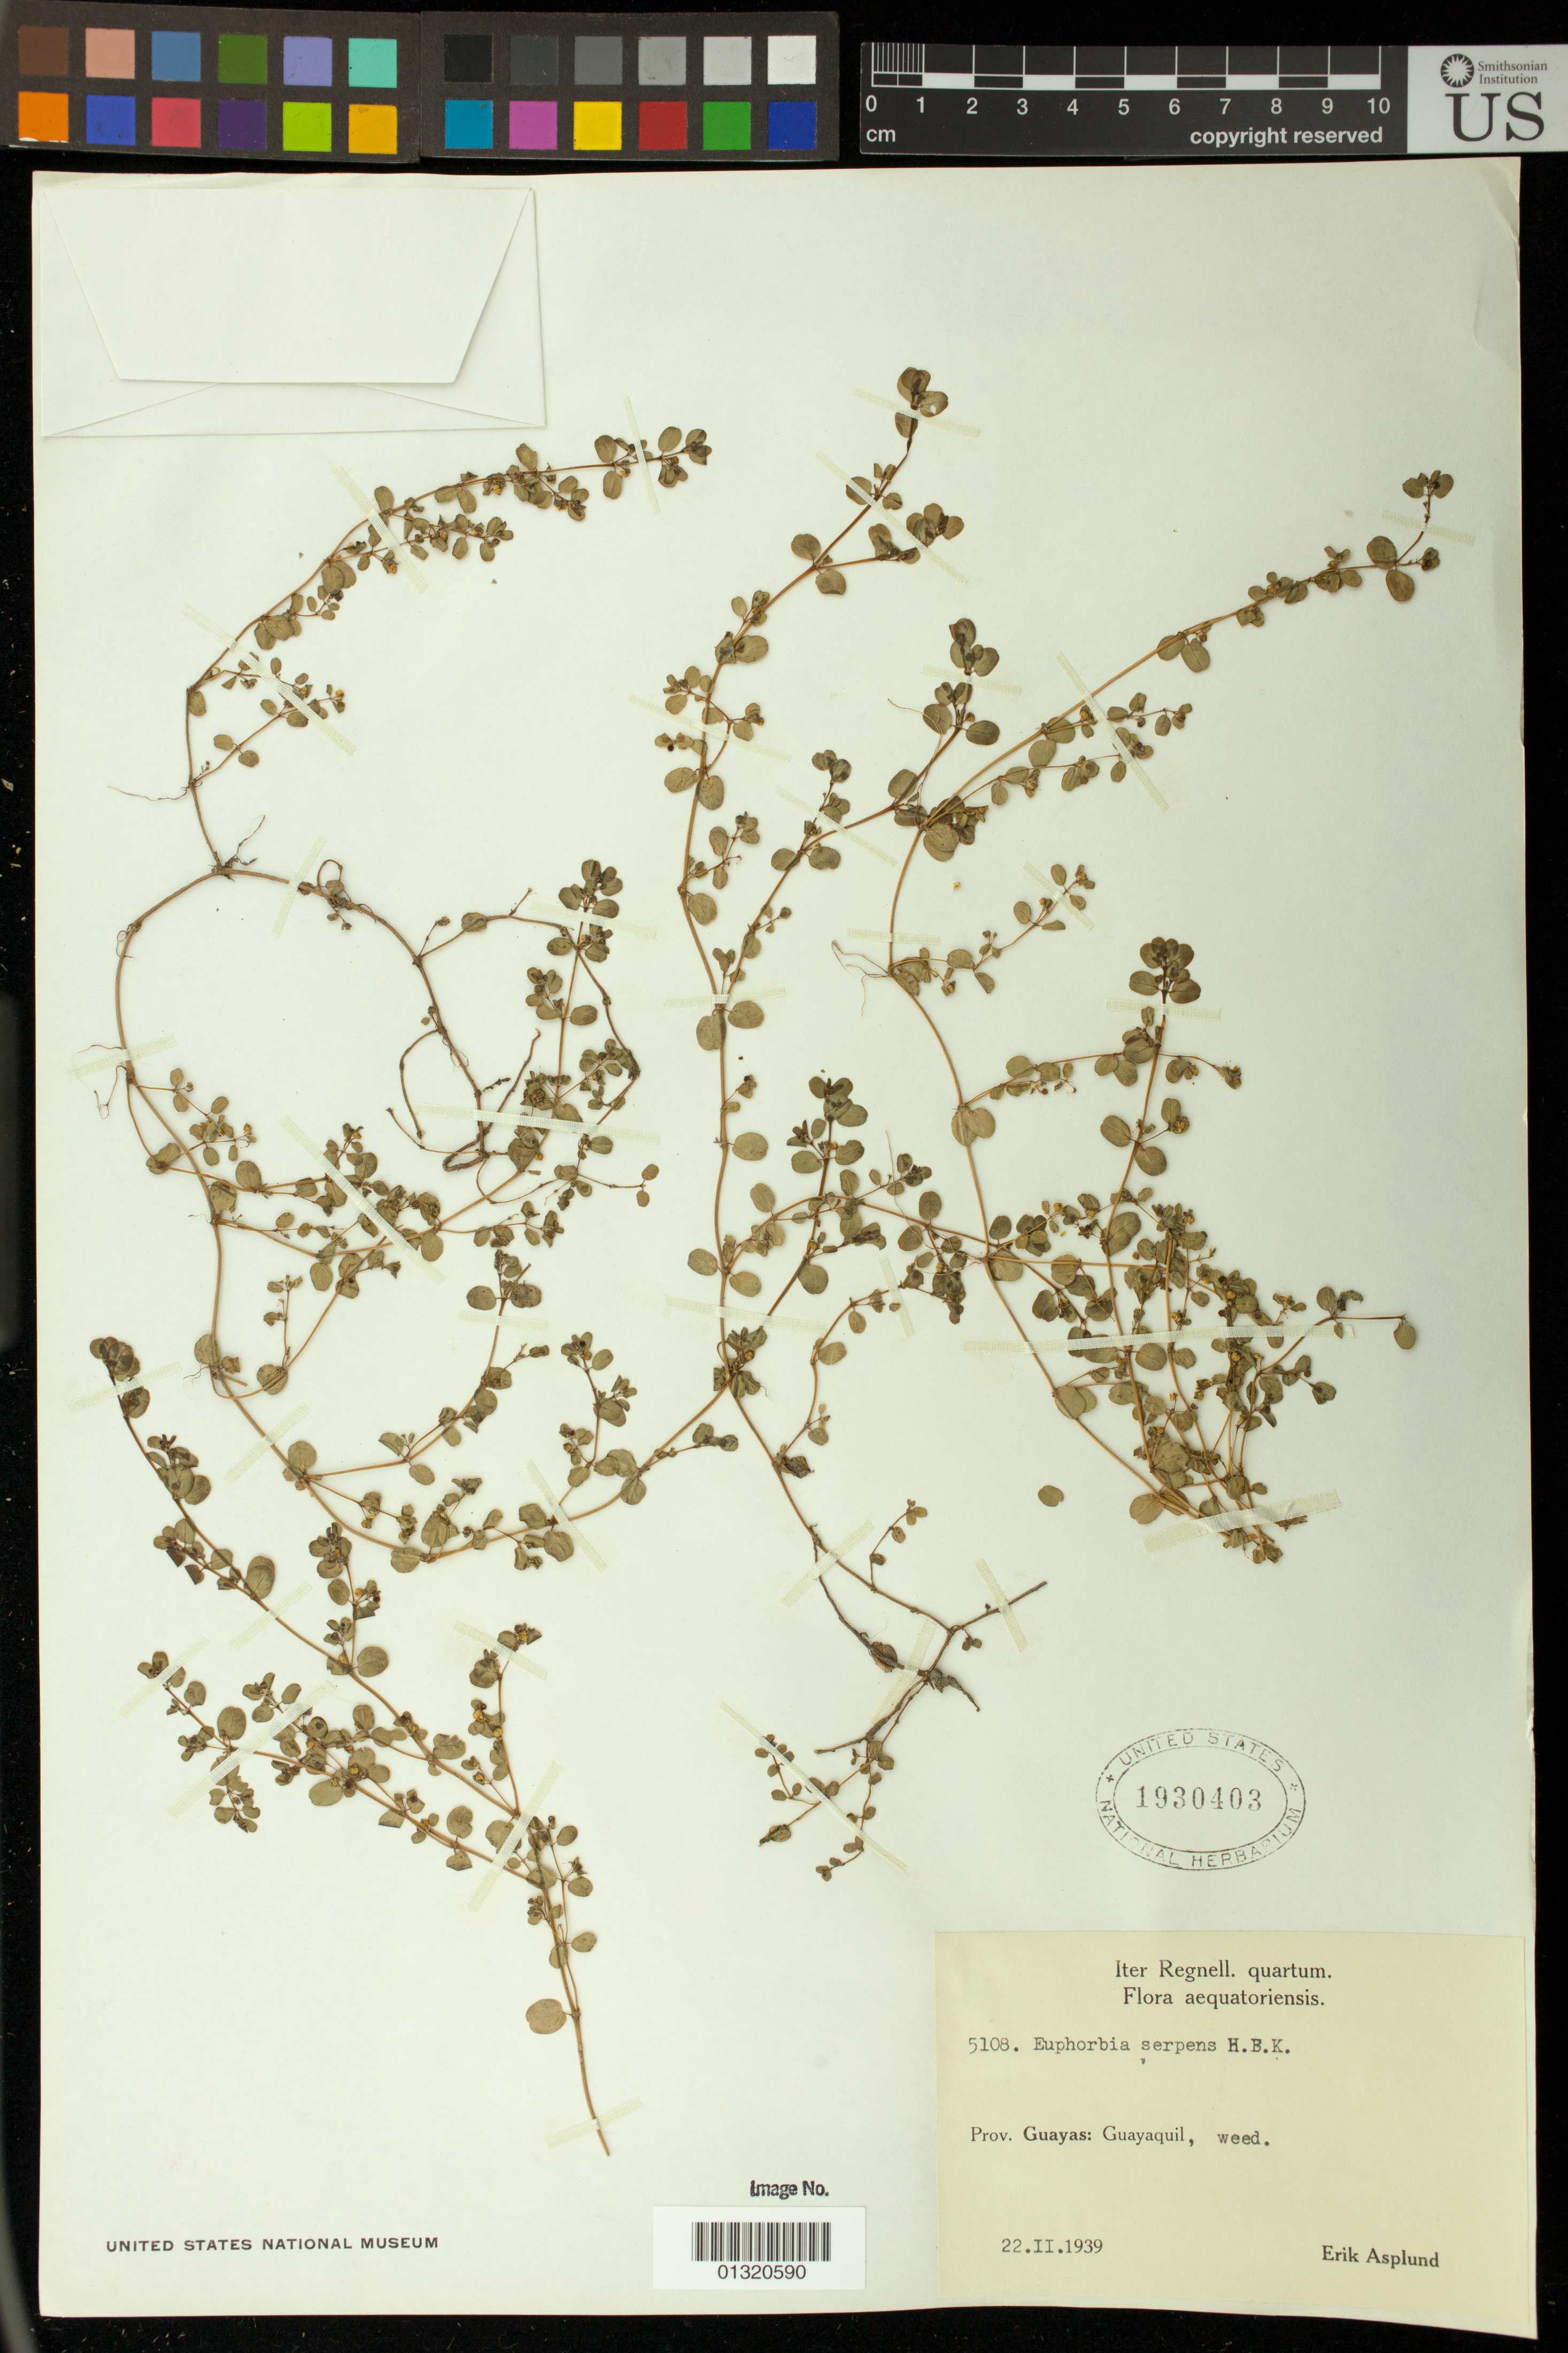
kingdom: Plantae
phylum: Tracheophyta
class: Magnoliopsida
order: Malpighiales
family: Euphorbiaceae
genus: Euphorbia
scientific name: Euphorbia serpens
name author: Kunth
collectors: E. Asplund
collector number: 5108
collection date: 1939-02-22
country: Ecuador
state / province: Guayas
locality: Guayaquil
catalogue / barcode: US 1930403